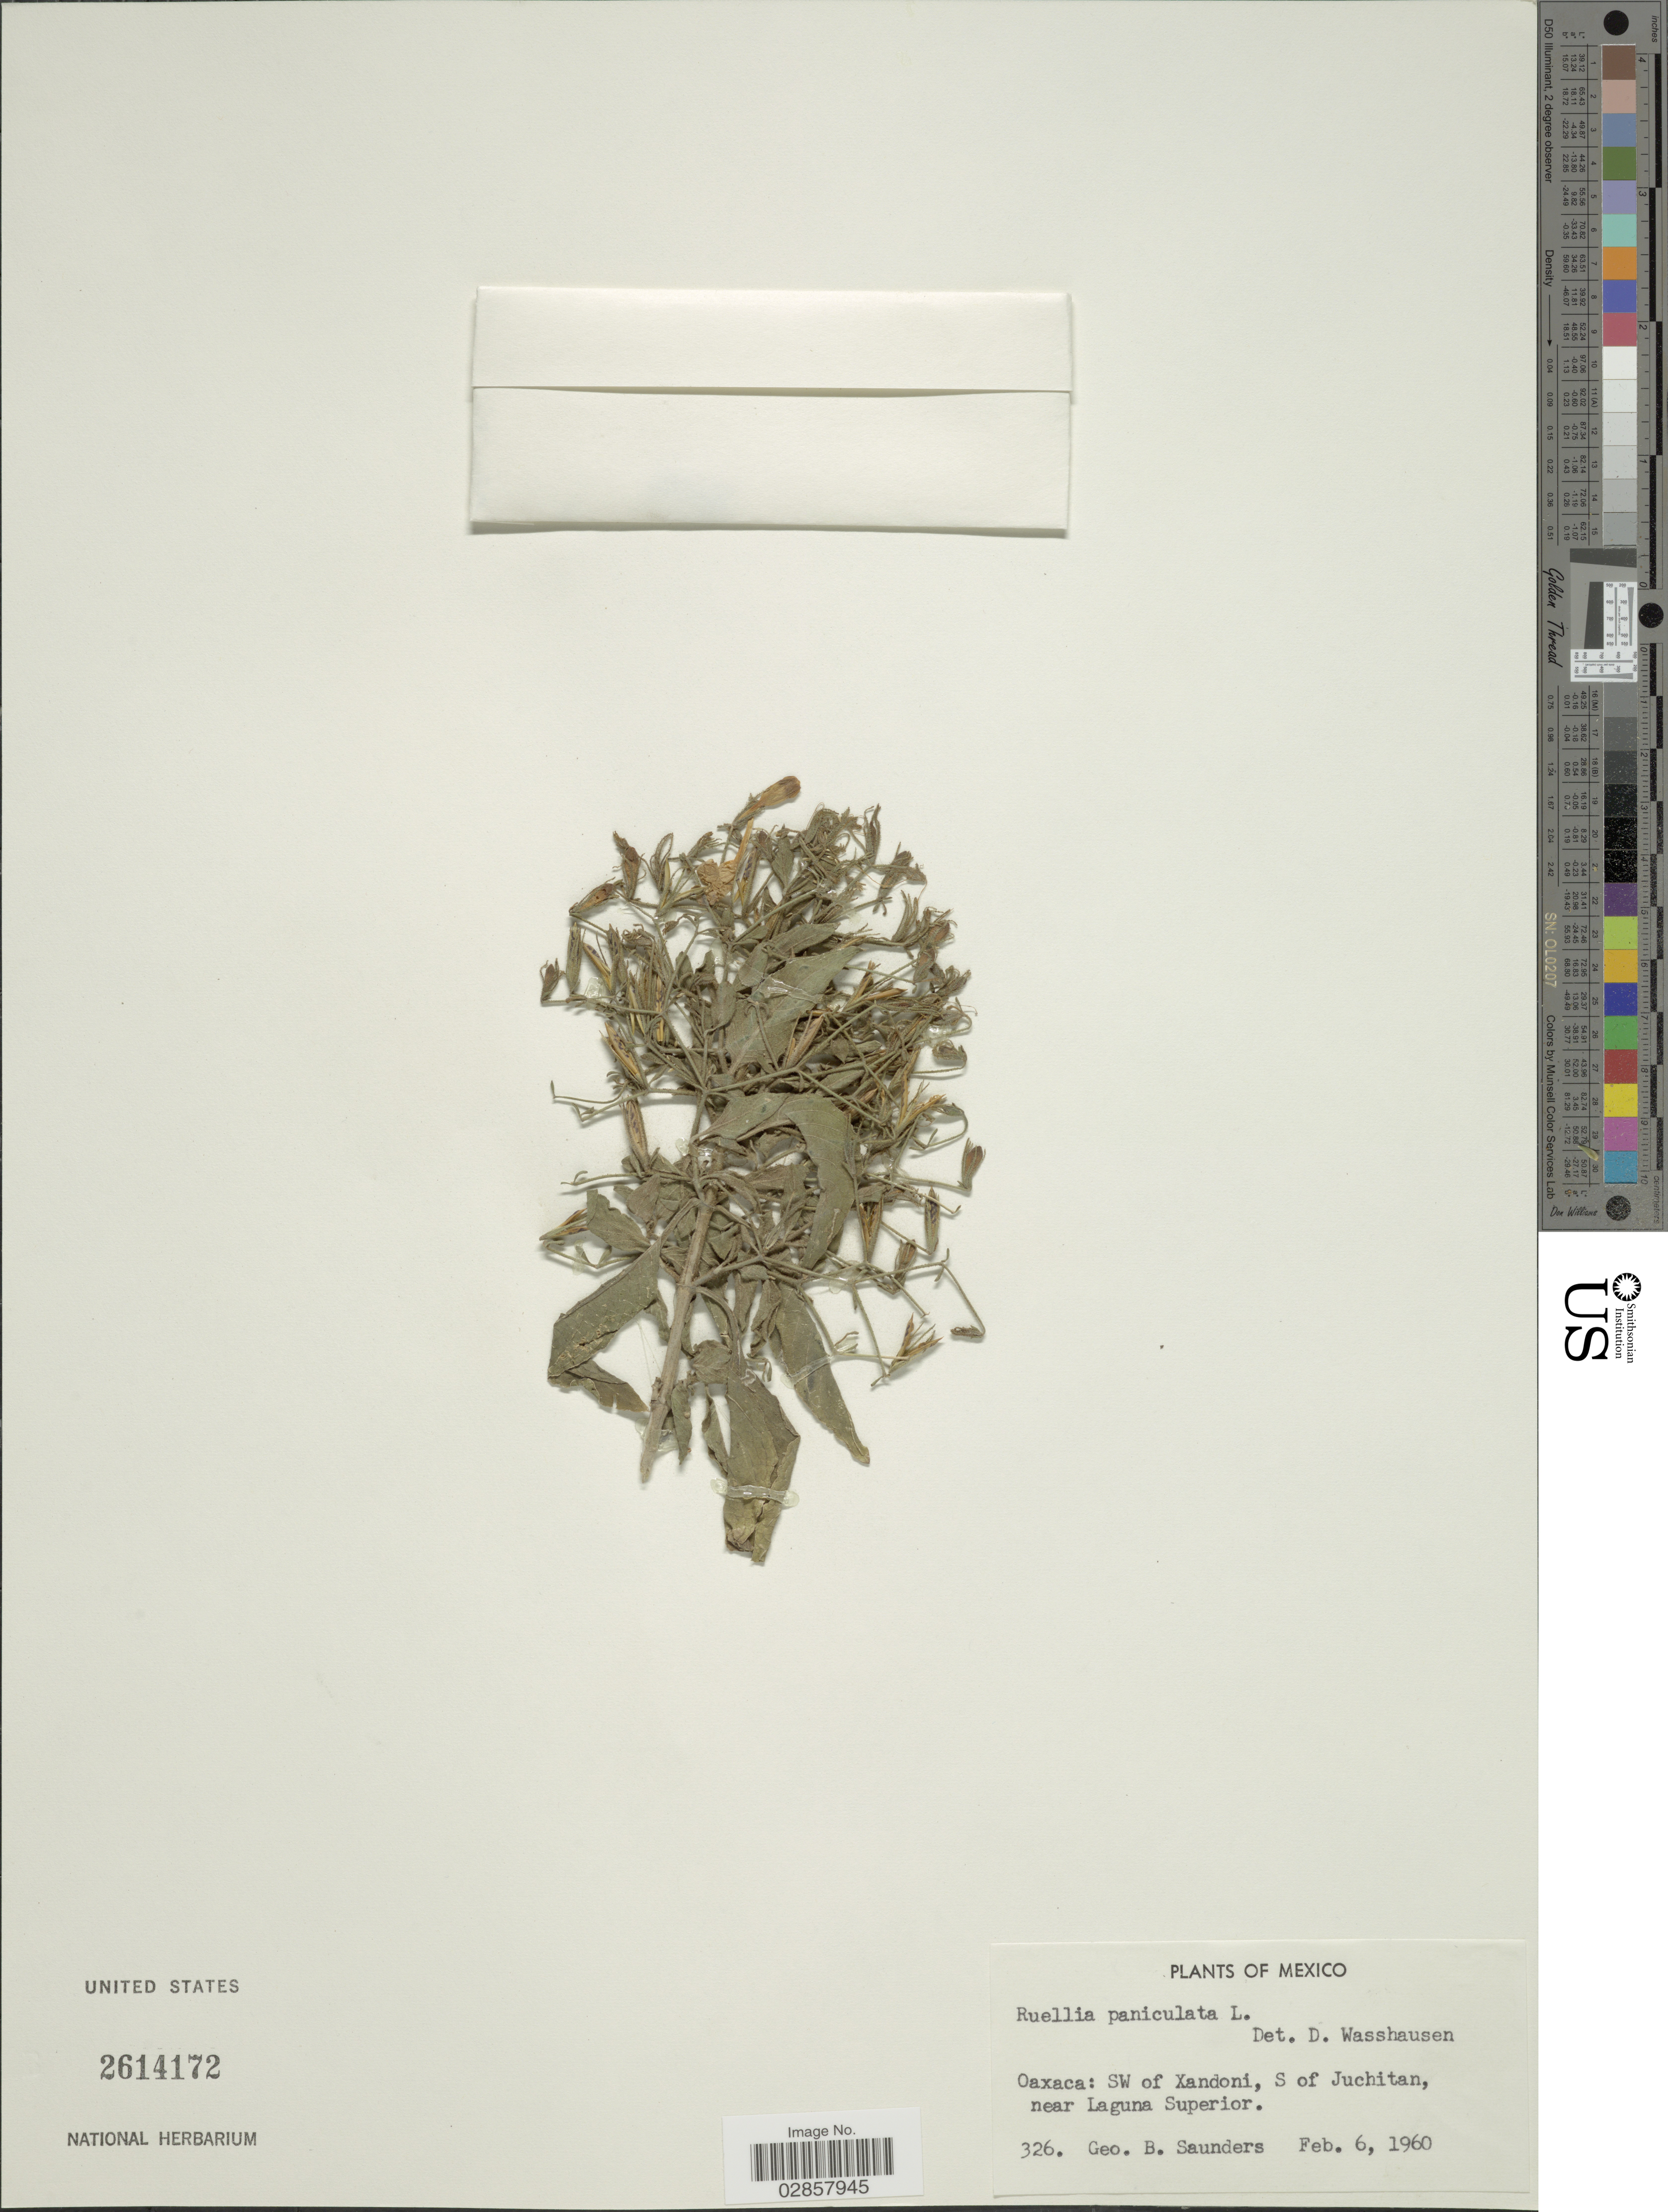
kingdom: Plantae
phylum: Tracheophyta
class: Magnoliopsida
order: Lamiales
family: Acanthaceae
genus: Ruellia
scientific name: Ruellia paniculata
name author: L.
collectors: G. B. Saunders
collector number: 326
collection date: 1960-02-06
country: Mexico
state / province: Oaxaca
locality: SW of Xandoni, S of Juchitan, near Laguna Superior.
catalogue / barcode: US 2614172